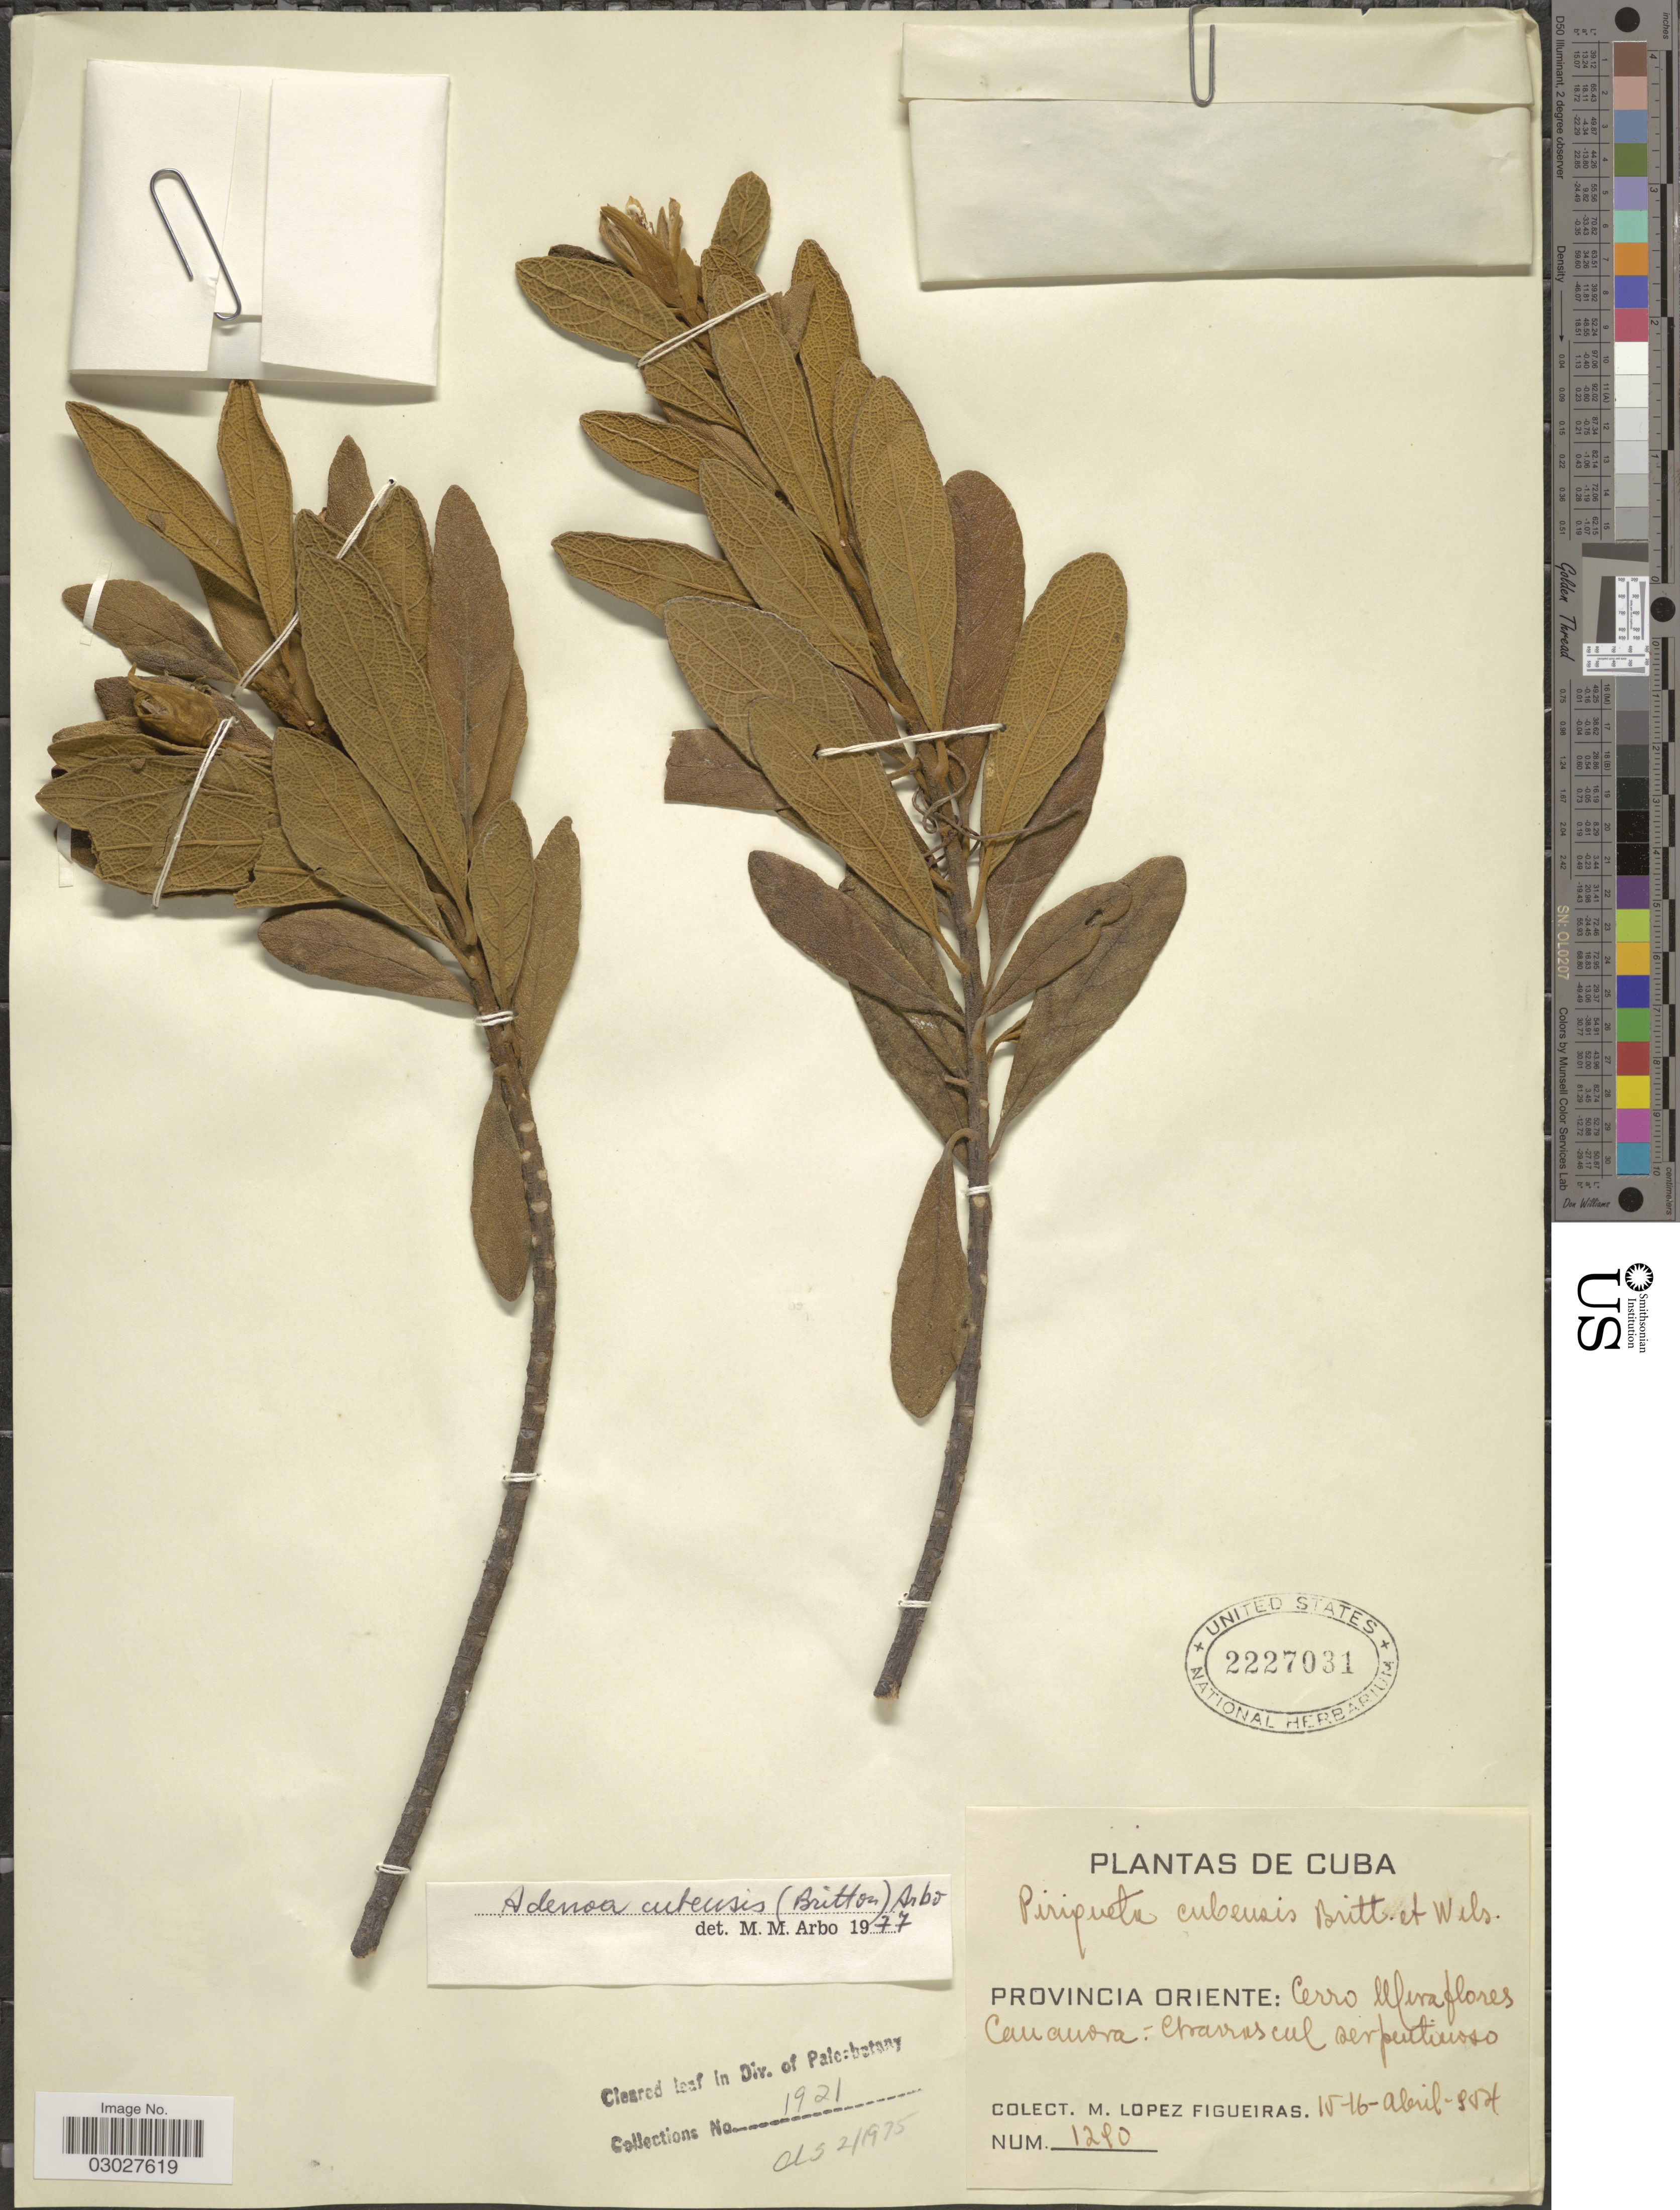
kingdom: Plantae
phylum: Tracheophyta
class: Magnoliopsida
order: Malpighiales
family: Turneraceae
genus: Adenoa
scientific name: Adenoa cubensis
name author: (Britton & P. Wilson) Arbo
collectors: M. López Figueiras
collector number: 1240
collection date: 1954-04-15/1954-04-16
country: Cuba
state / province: Oriente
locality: Cerro Miraflores Cananora-Charrascal serpentinoso.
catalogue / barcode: US 2227031